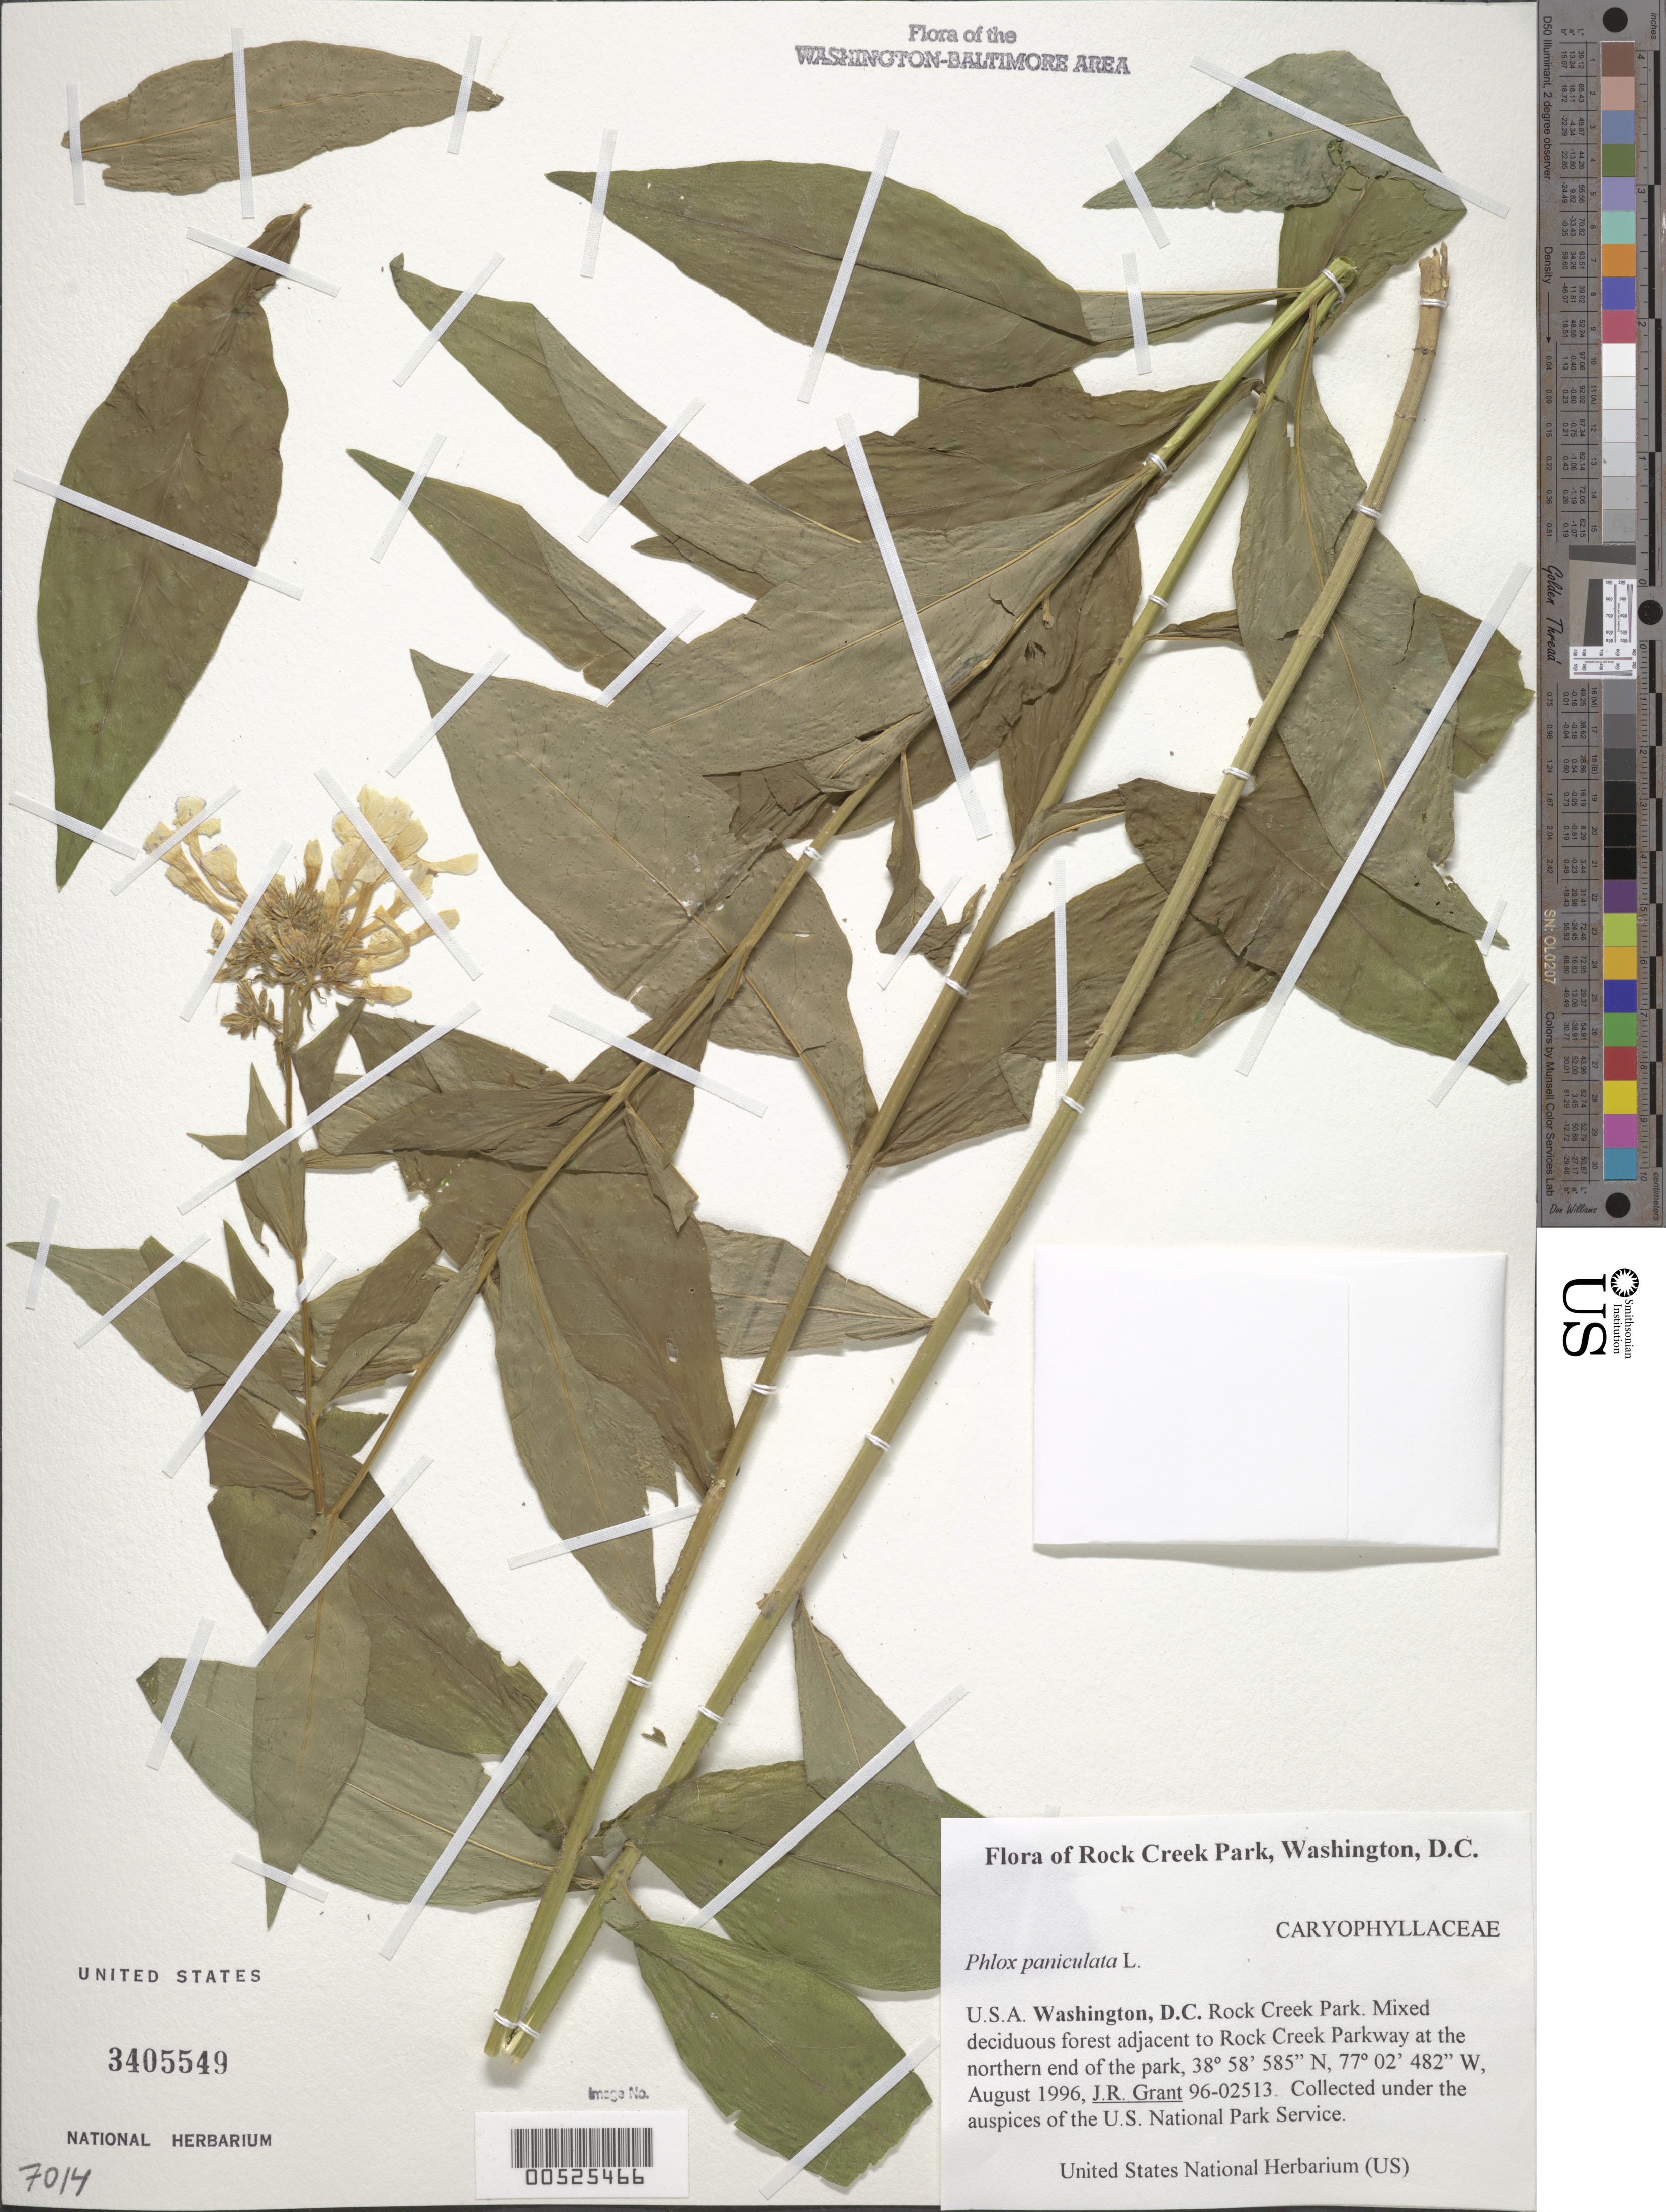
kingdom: Plantae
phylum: Tracheophyta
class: Magnoliopsida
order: Ericales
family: Polemoniaceae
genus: Phlox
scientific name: Phlox paniculata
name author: L.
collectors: J. R. Grant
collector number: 96-02513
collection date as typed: Aug 1996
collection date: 1996-08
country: United States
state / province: District of Columbia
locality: Rock Creek Park. Adjacent to the Rock Creek Parkway at the northern end of the park.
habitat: Mixed deciduous forest.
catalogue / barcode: US 3405549